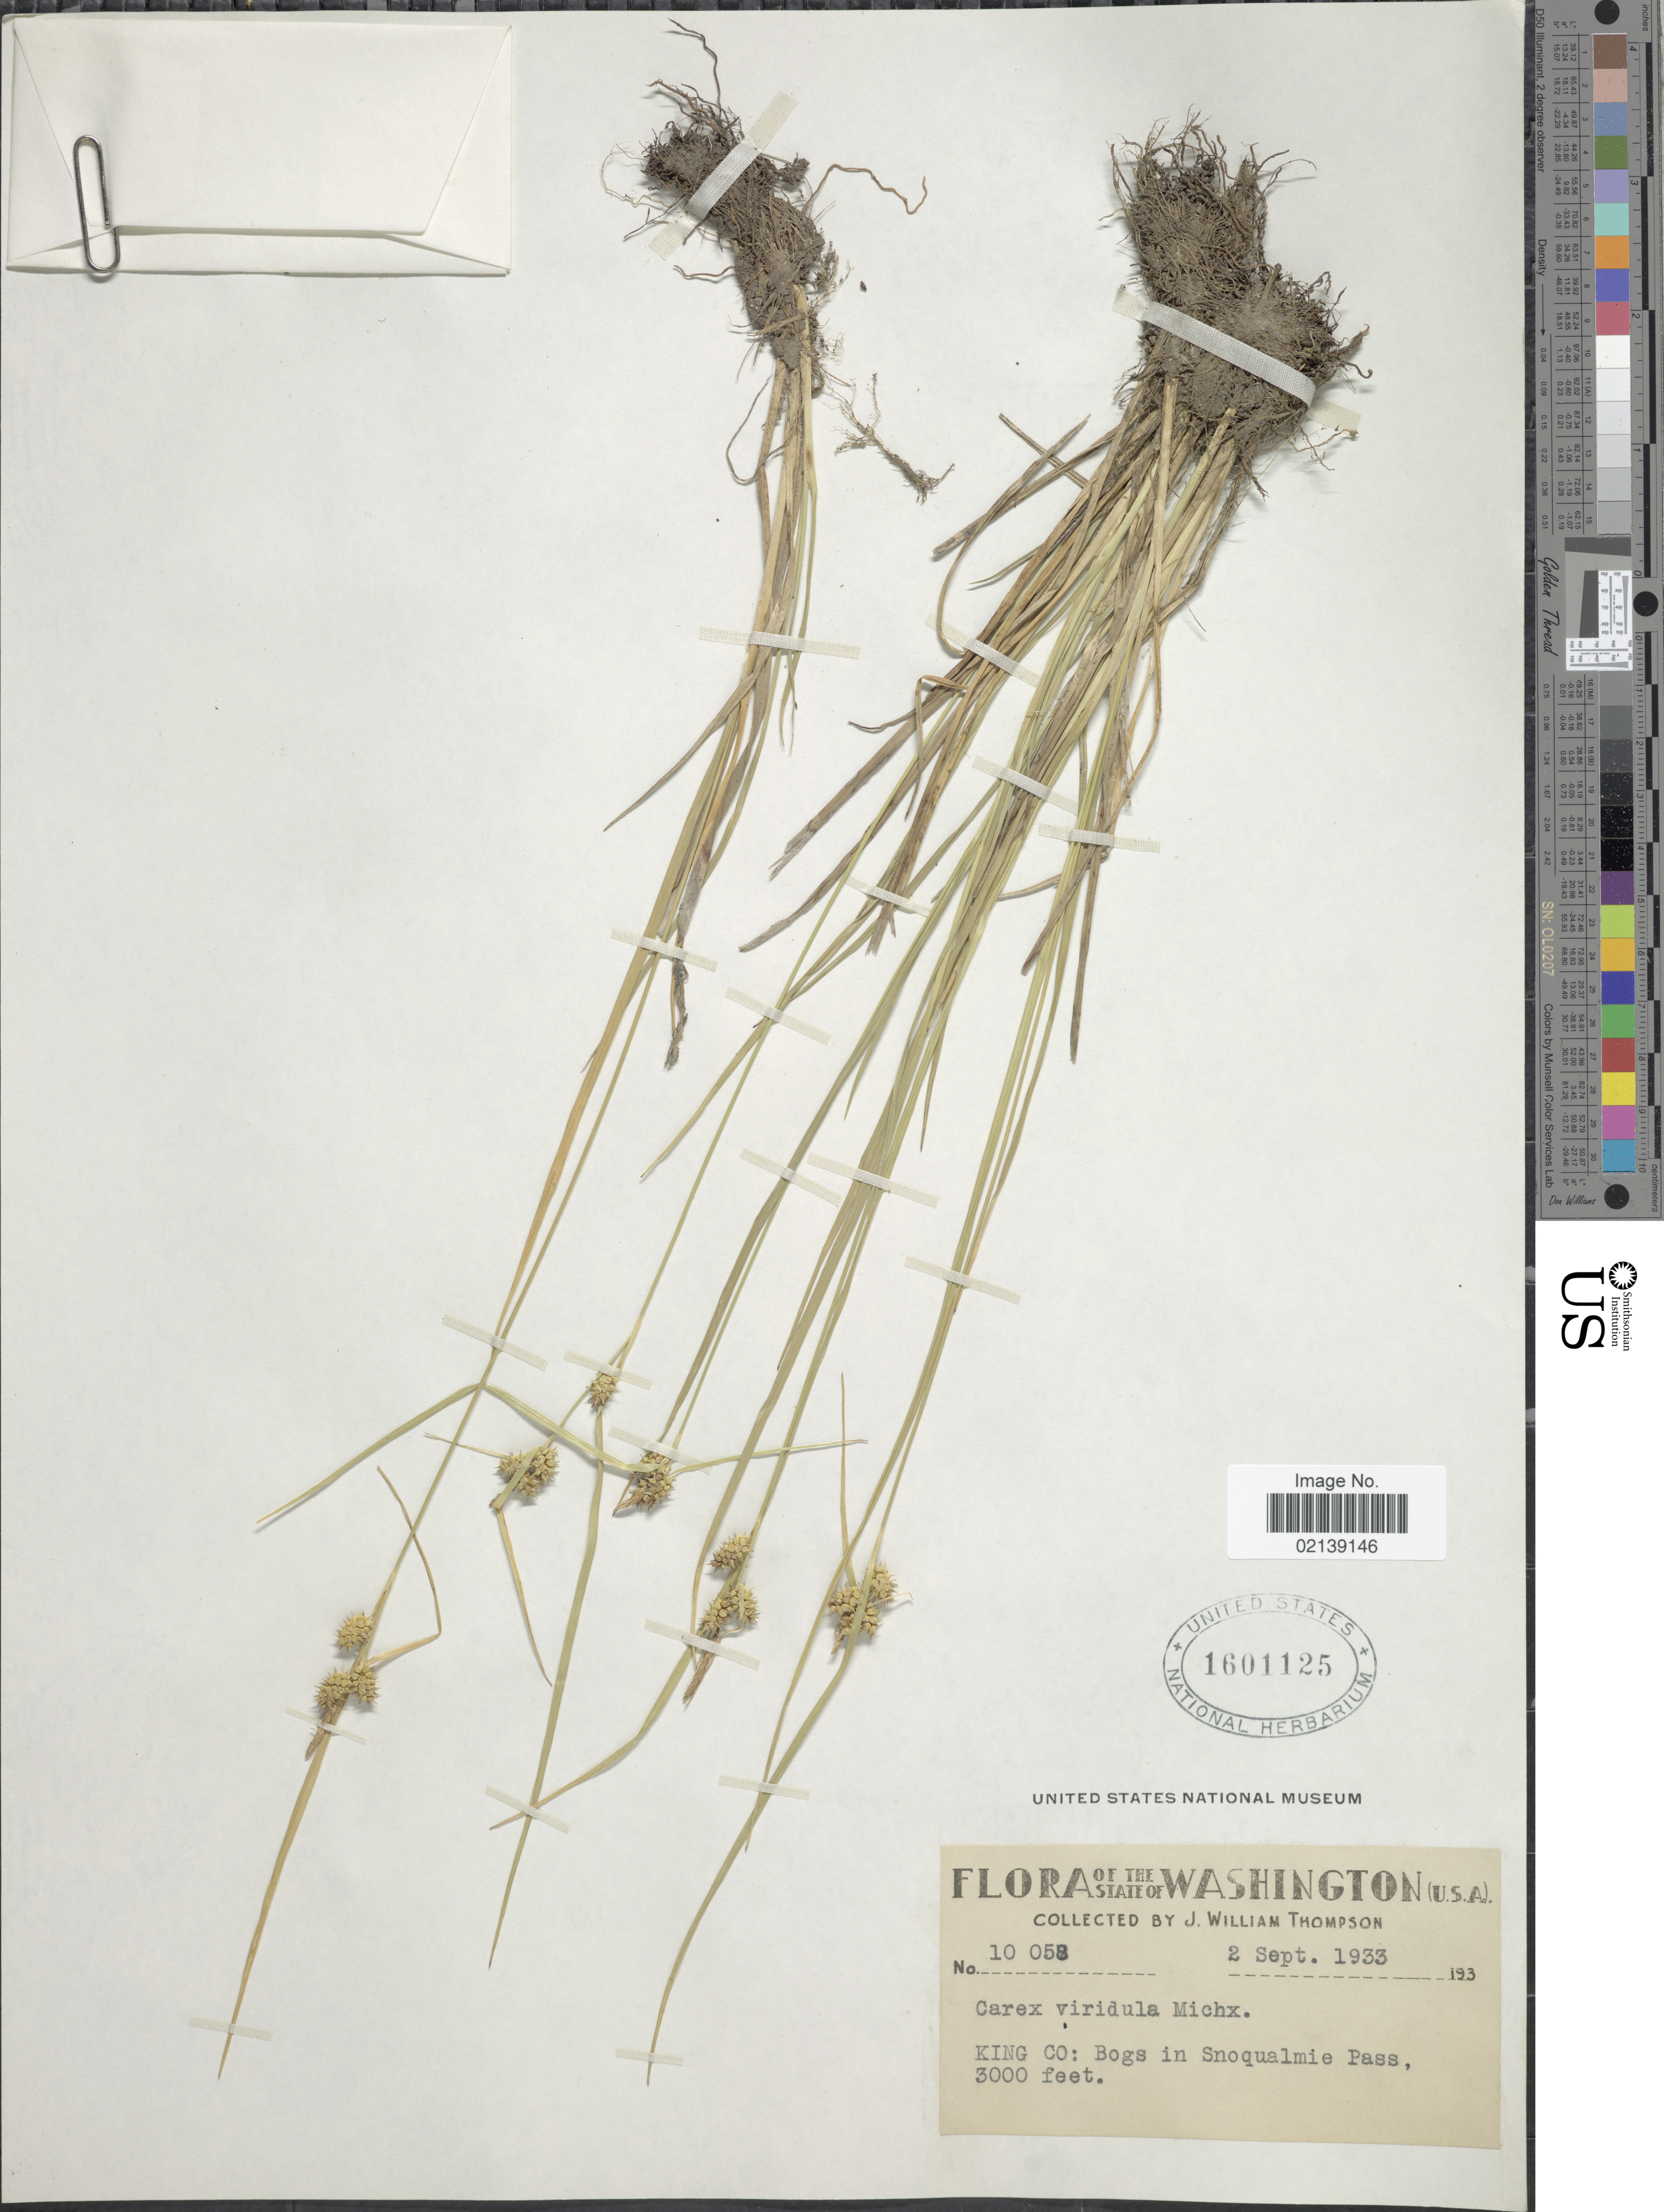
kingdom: Plantae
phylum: Tracheophyta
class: Liliopsida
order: Poales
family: Cyperaceae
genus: Carex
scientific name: Carex oederi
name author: Retz.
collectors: J. W. Thompson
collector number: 10058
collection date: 1933-09-02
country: United States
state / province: Washington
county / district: King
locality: King Co: bogs in Snoqualmie Pass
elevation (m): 914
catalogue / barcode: US 1601125